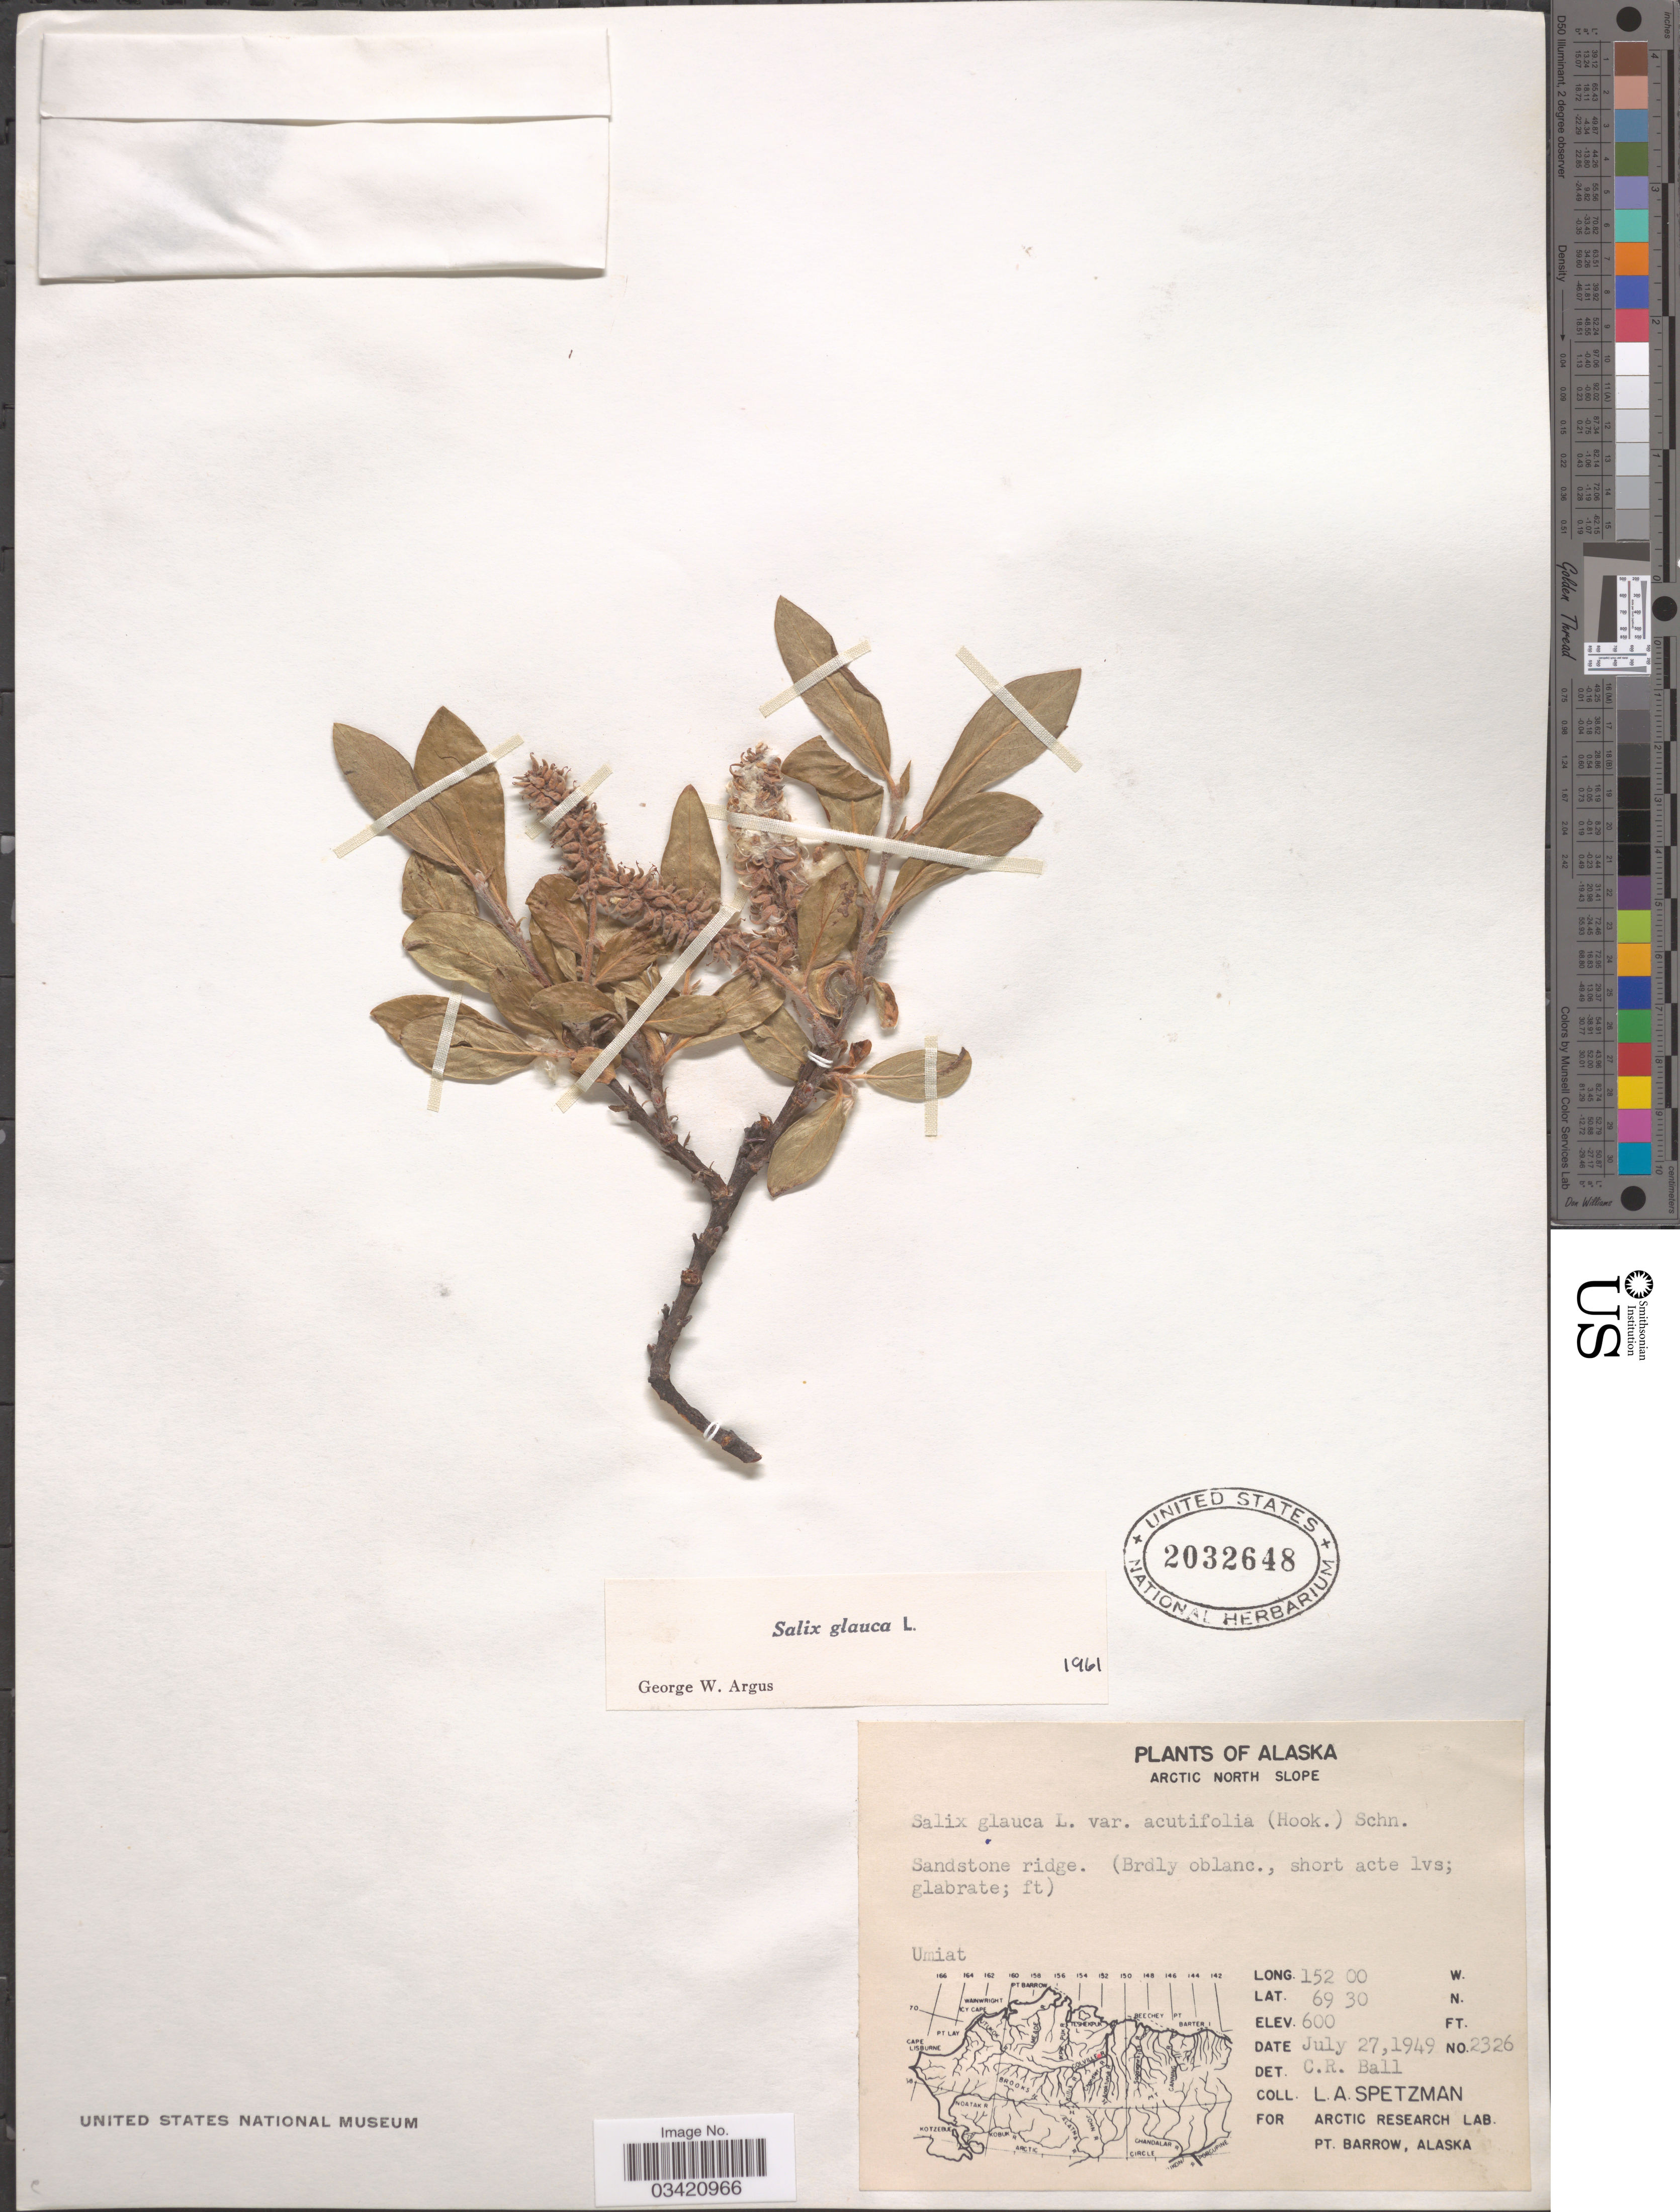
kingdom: Plantae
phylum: Tracheophyta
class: Magnoliopsida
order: Malpighiales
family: Salicaceae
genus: Salix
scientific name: Salix glauca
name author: L.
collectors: L. Spetzman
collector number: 2326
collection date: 1949-07-27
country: United States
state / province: Alaska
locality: Arctic North Slope. Umiat.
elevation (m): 1829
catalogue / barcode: US 2032648